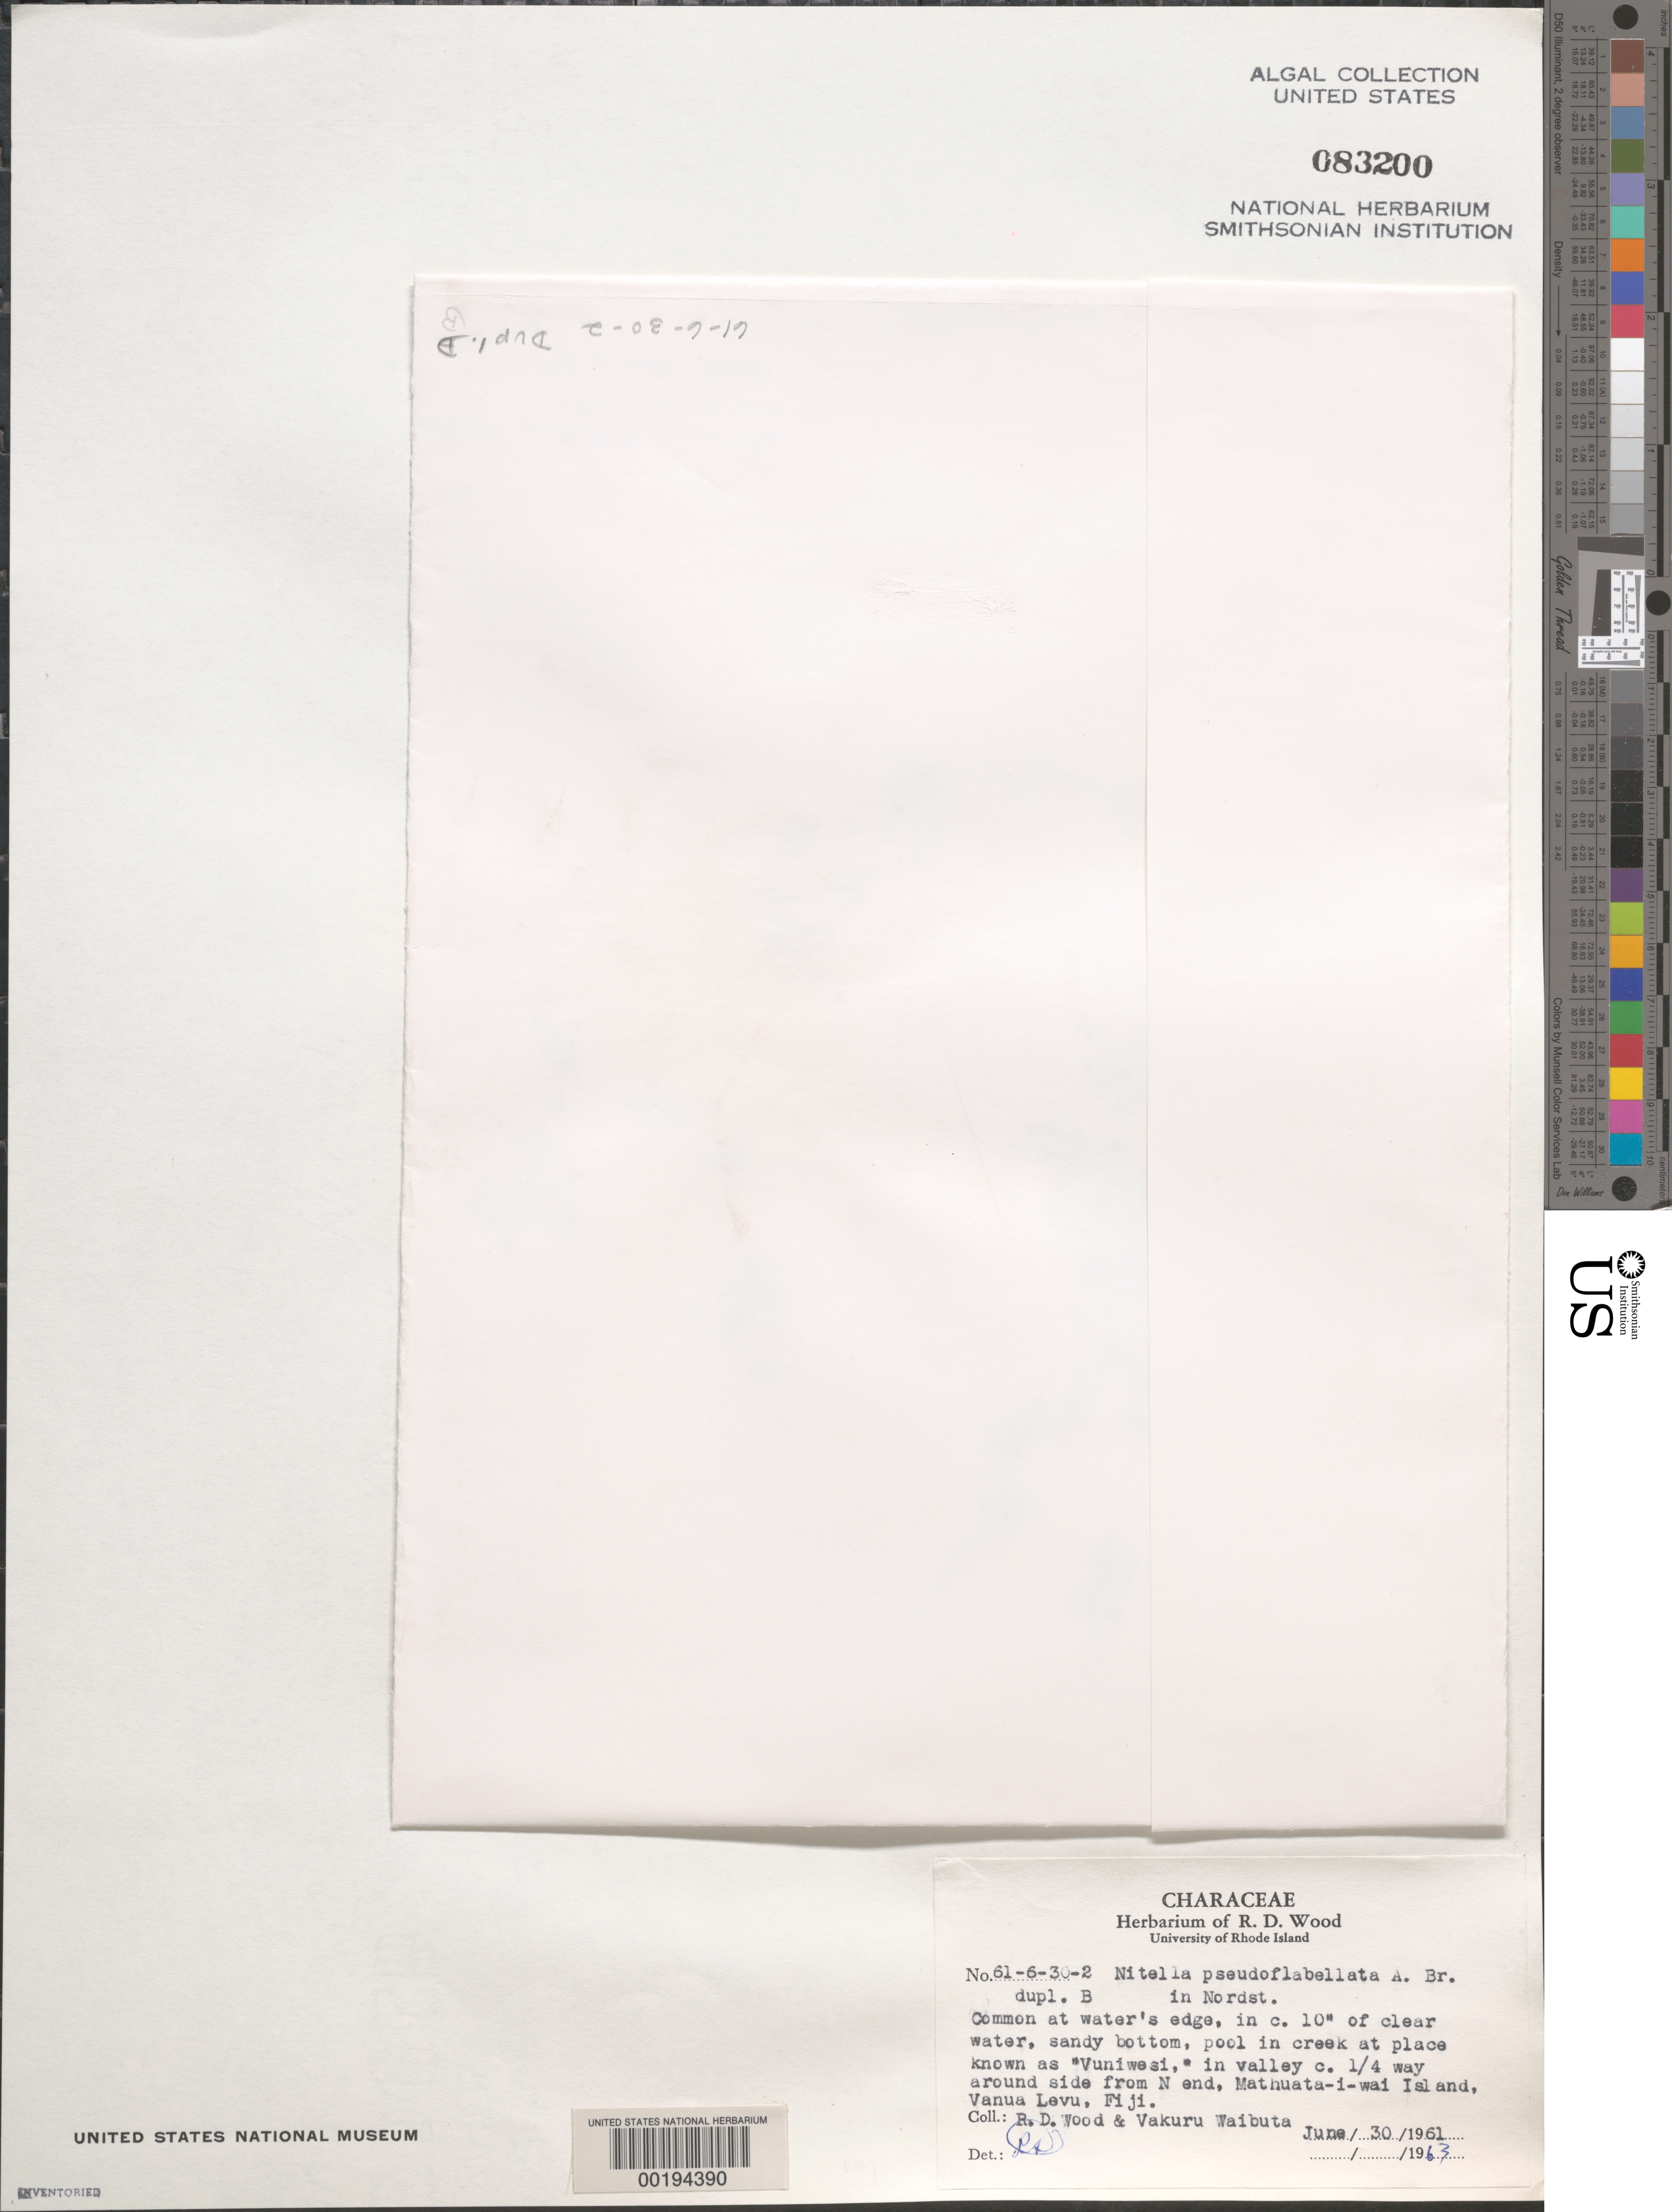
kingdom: Plantae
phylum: Charophyta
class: Charophyceae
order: Charales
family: Characeae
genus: Nitella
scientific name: Nitella pseudoflabellata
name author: A. Braun in A. Braun & Rabenh.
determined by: Wood, R. D.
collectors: R. Wood & V. Waibuta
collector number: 61-6-30-2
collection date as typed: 30 Jun 1961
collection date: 1961-06-30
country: Fiji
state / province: Northern Division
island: Macuata-i-wai [Mathuata-i-wai]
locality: Vuniwese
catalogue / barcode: US 83200